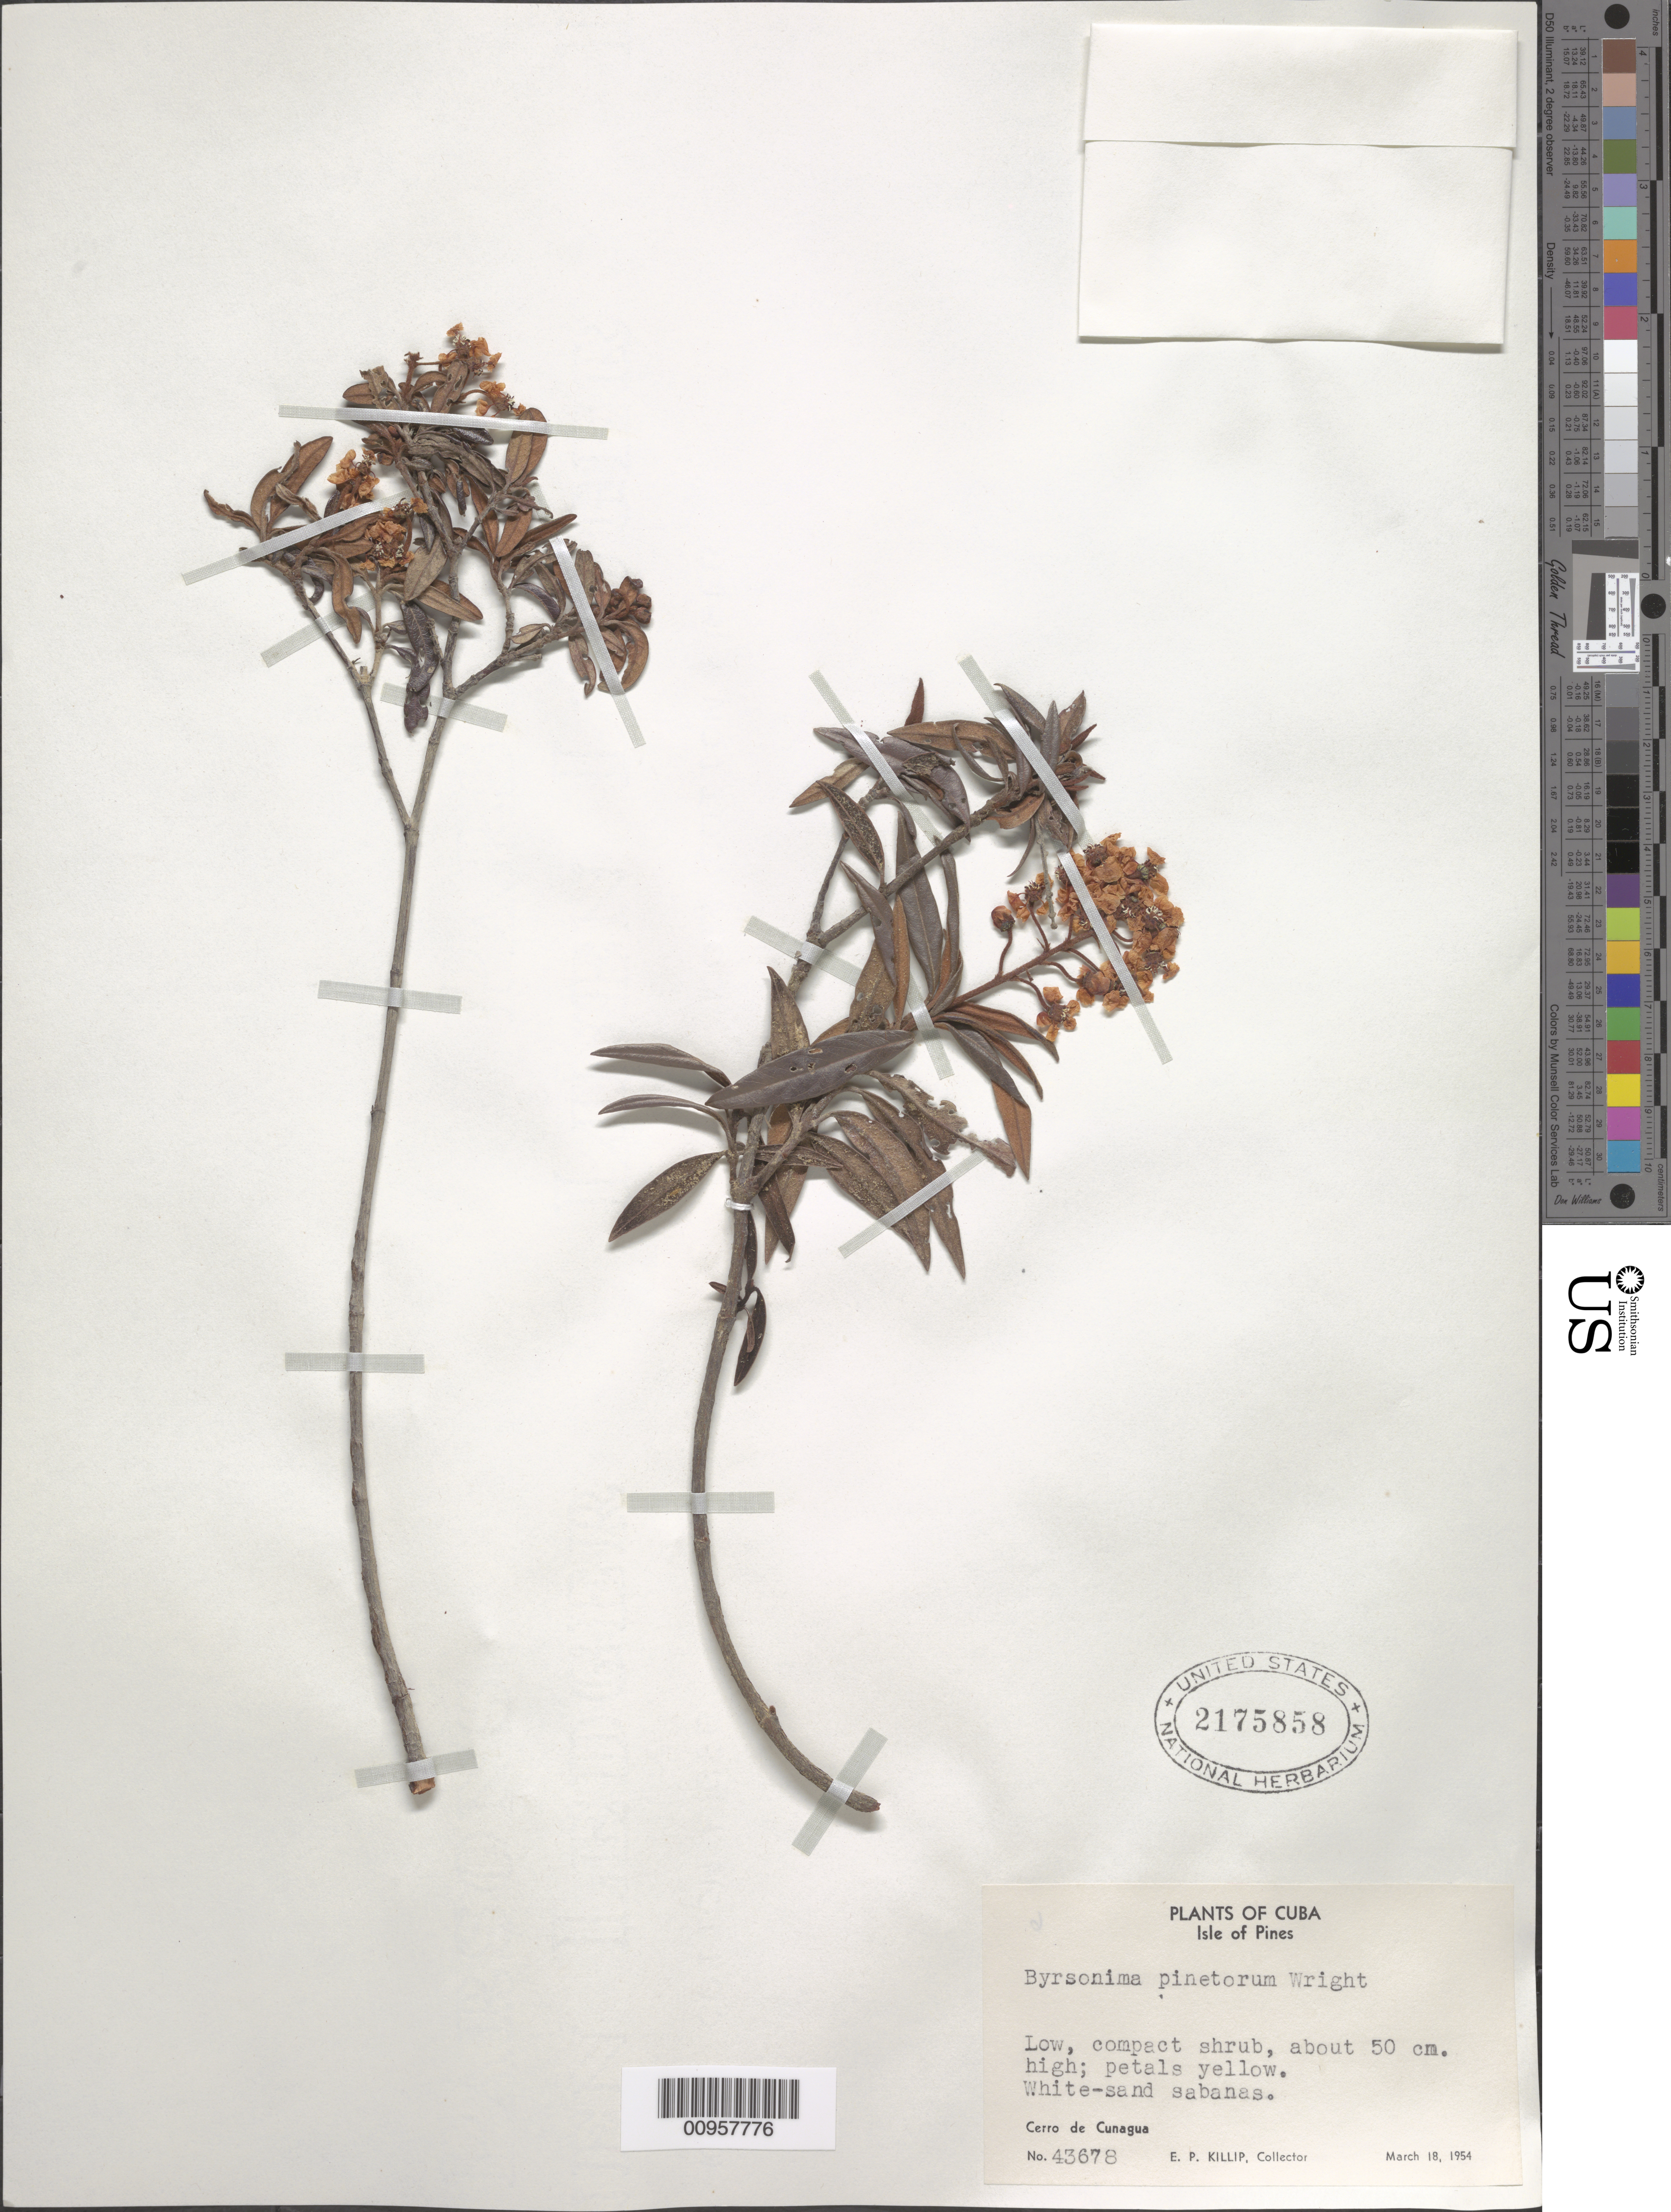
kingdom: Plantae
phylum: Tracheophyta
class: Magnoliopsida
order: Malpighiales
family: Malpighiaceae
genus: Byrsonima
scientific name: Byrsonima pinetorum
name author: C. Wright in Griseb.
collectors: E. P. Killip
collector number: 43678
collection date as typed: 18 Mar 1954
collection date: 1954-03-18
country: Cuba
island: Isla de la Juventud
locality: Isle of Pines, Cerro de Cunagua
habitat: White-sand sabanas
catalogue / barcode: US 2175858